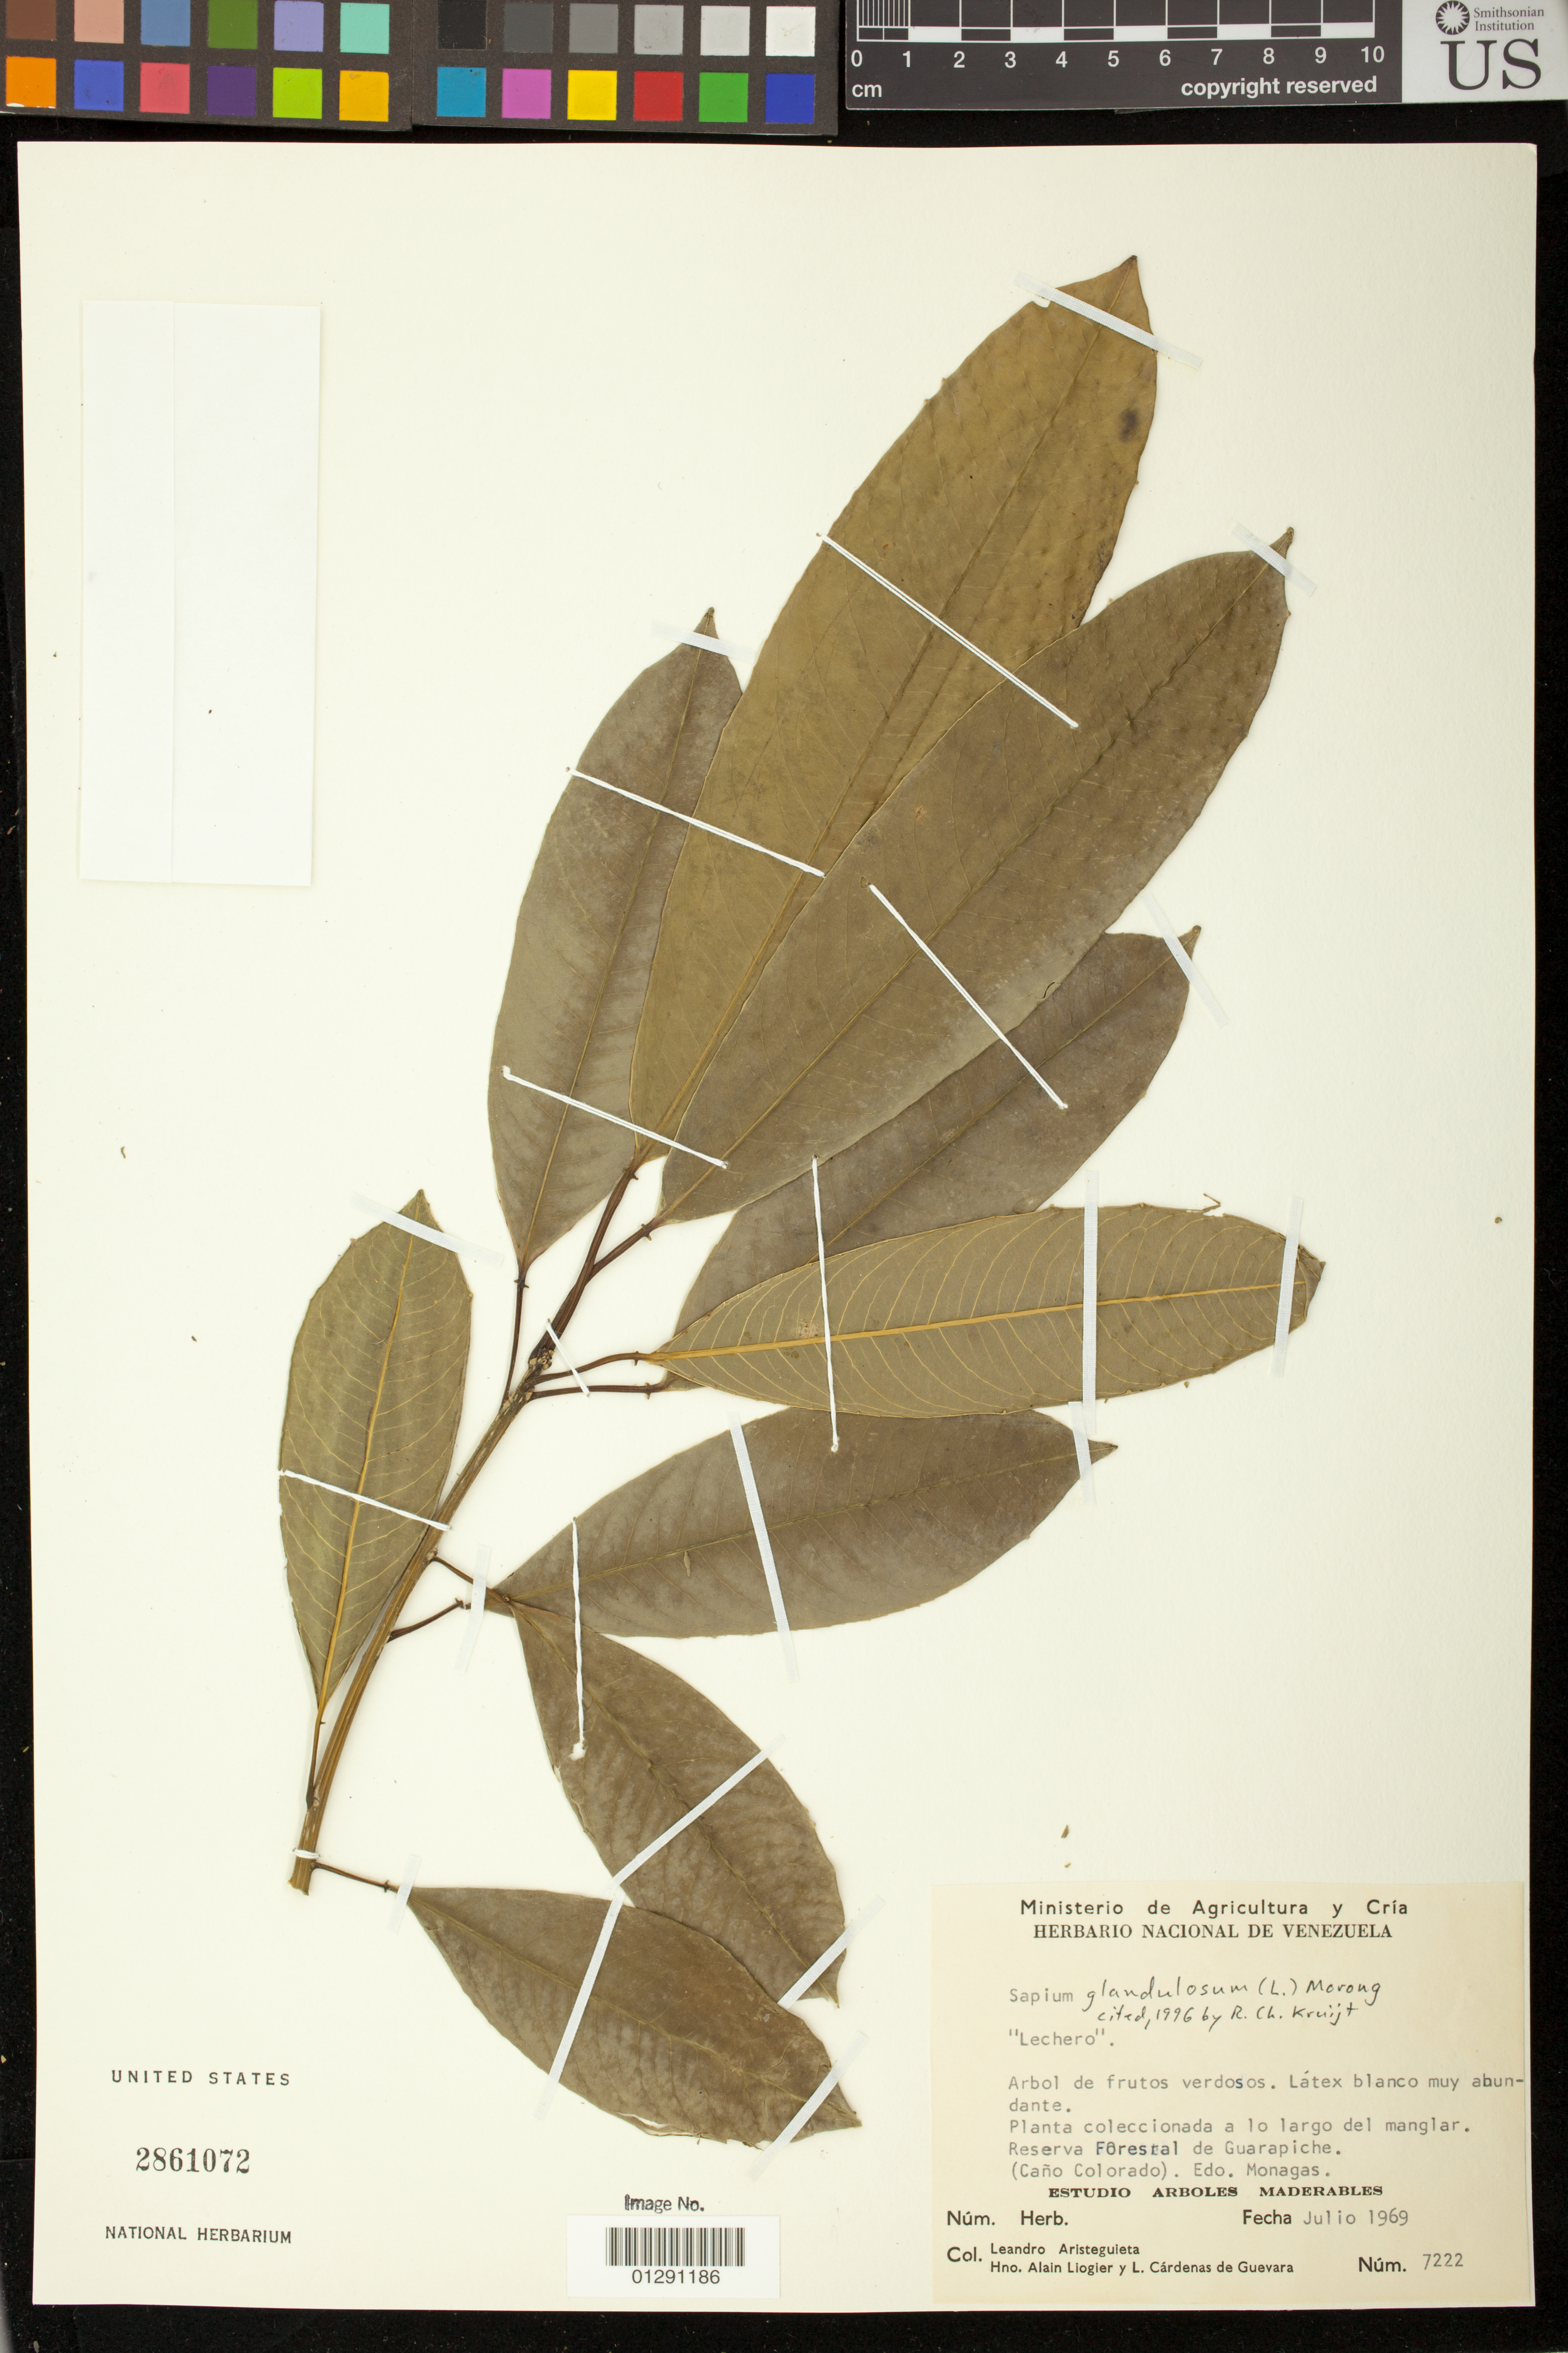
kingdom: Plantae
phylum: Tracheophyta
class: Magnoliopsida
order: Malpighiales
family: Euphorbiaceae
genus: Sapium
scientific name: Sapium glandulatum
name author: (Vell.) Pax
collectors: L. Aristeguieta, A. Liogeier & L. De Guevara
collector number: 7222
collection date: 1969-07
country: Venezuela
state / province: Monagas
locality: Reserva Foresral de Guarapiche. (Cano Colorado).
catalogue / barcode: US 2861072